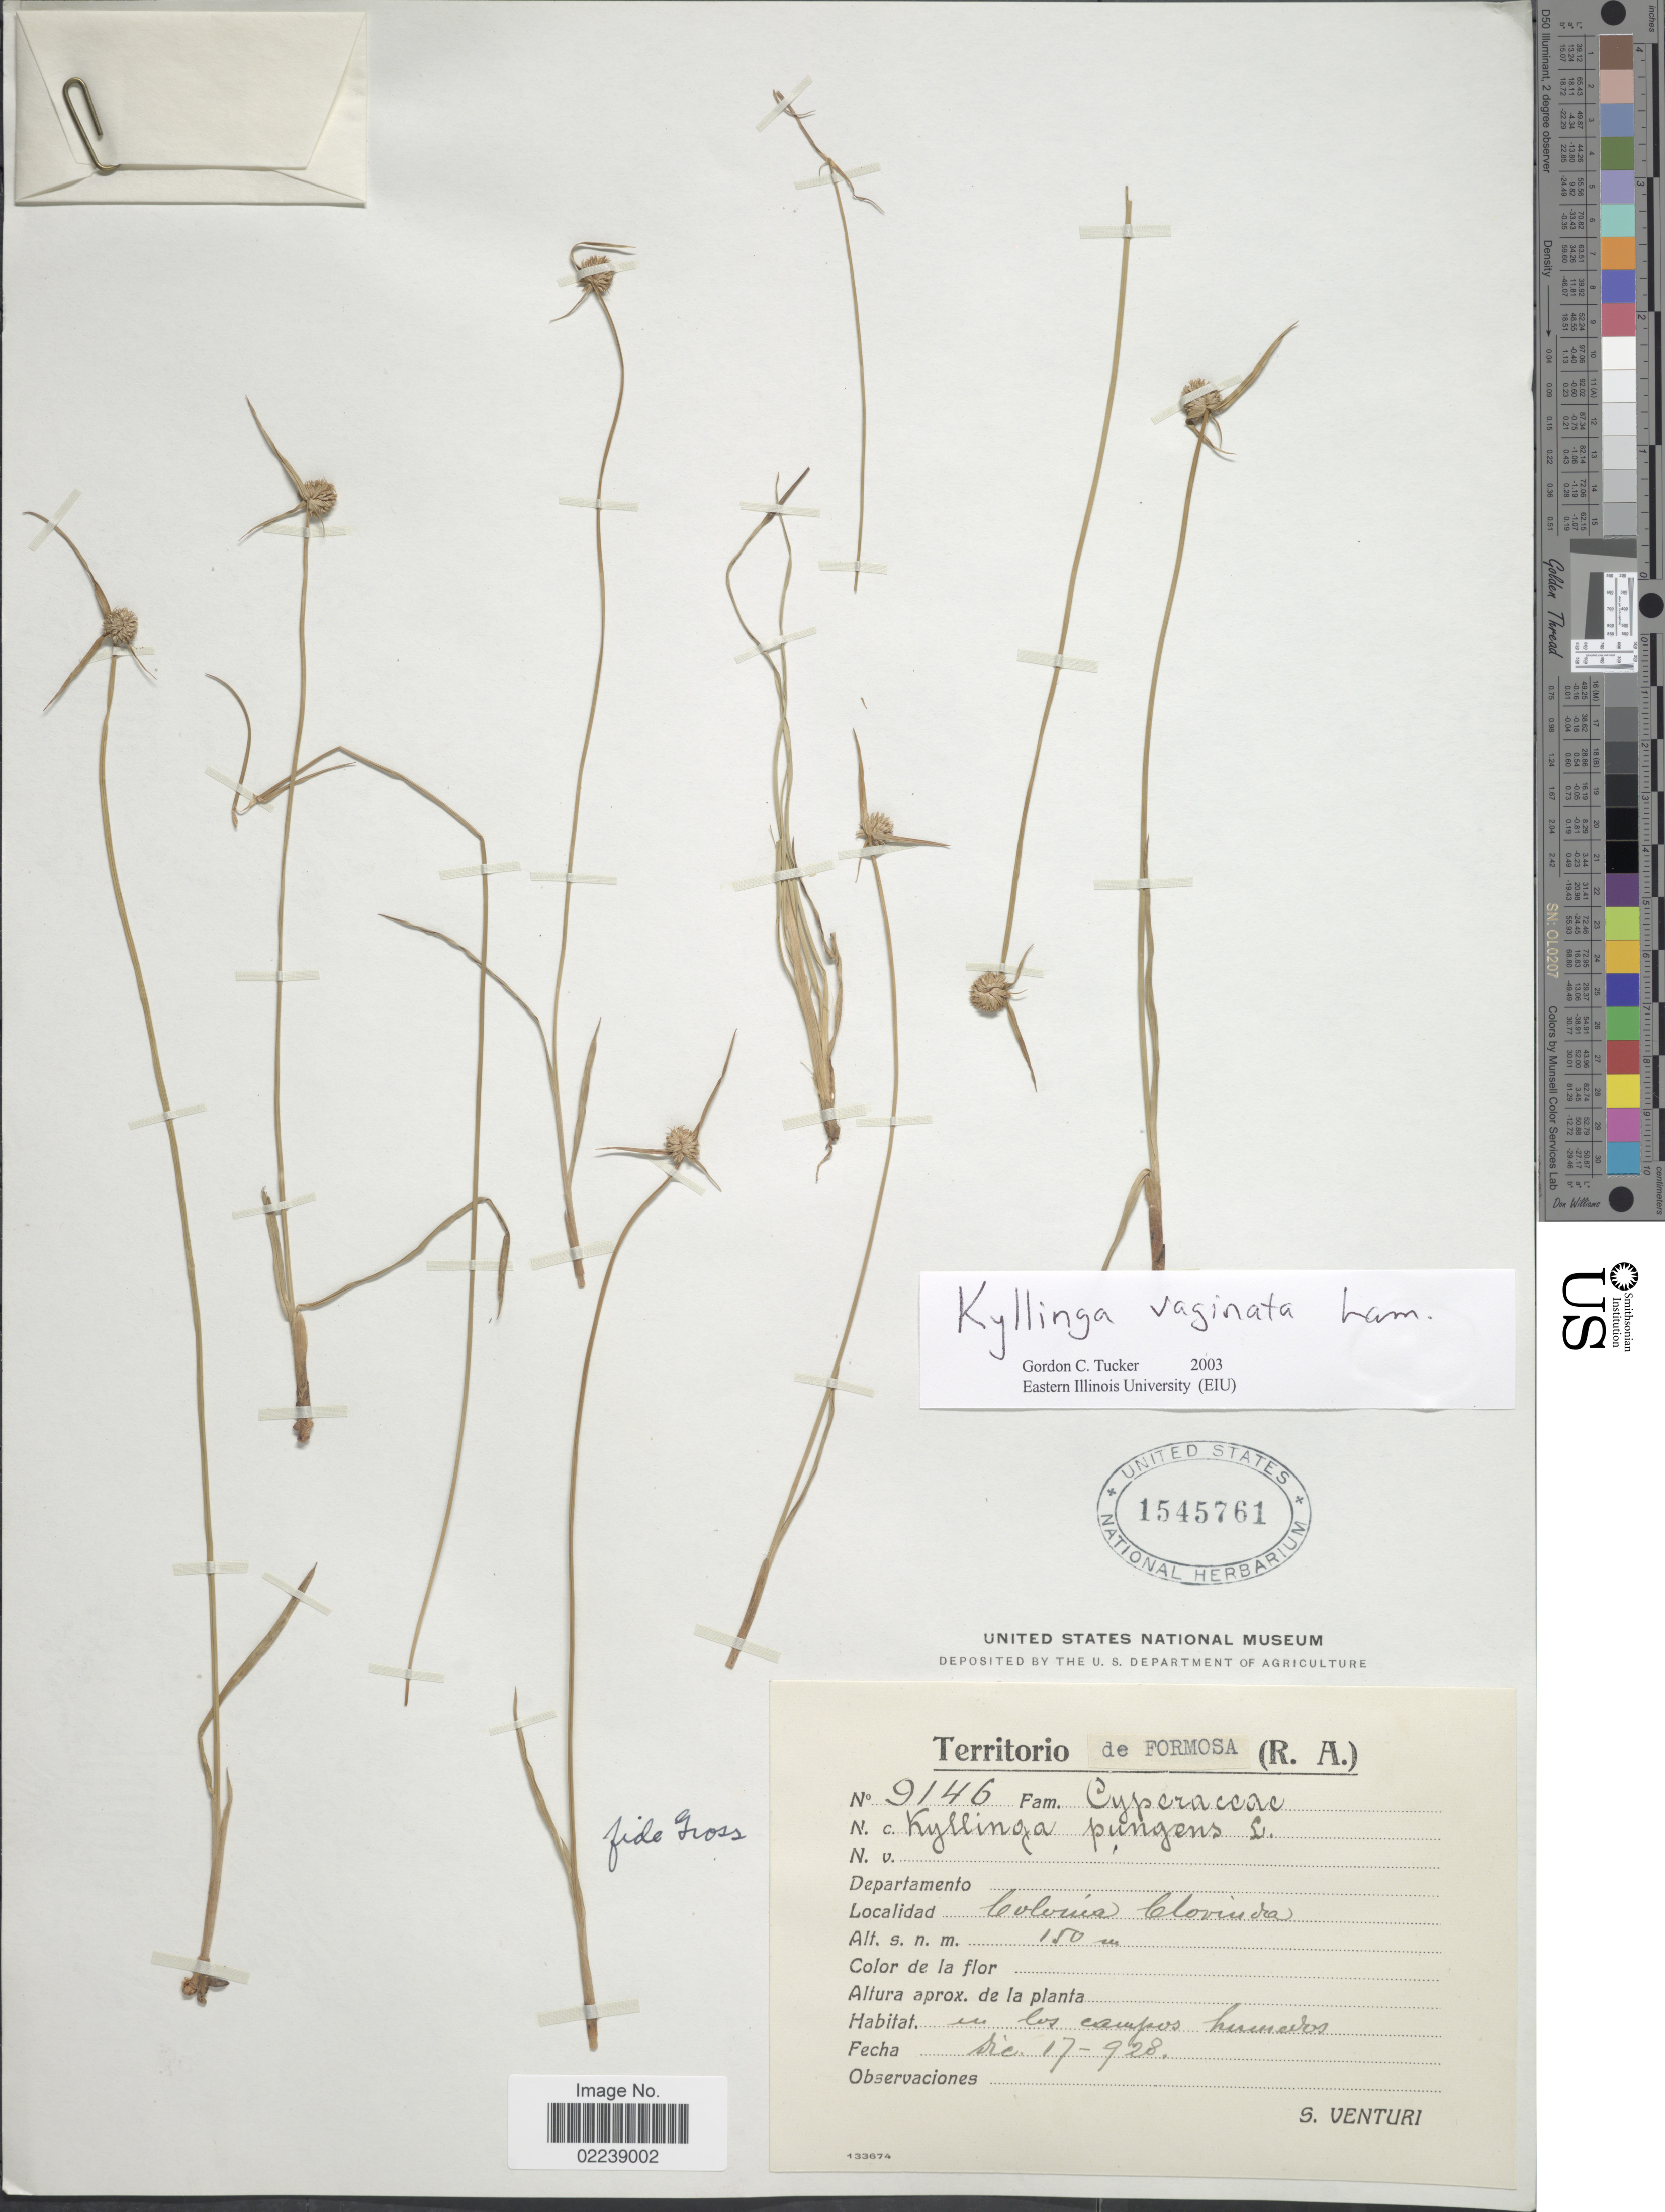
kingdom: Plantae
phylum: Tracheophyta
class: Liliopsida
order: Poales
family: Cyperaceae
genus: Cyperus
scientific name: Cyperus obtusatus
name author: (J. Presl & C. Presl) Mattf. & Kük.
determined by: Strong, Mark T., (BOT), Smithsonian Institution - National Museum of Natural History (UNITED STATES)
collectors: S. Venturi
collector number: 9146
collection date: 1928-12-17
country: Argentina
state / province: Formosa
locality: (R.A.) Colonia Clorinda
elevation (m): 150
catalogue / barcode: US 1545761